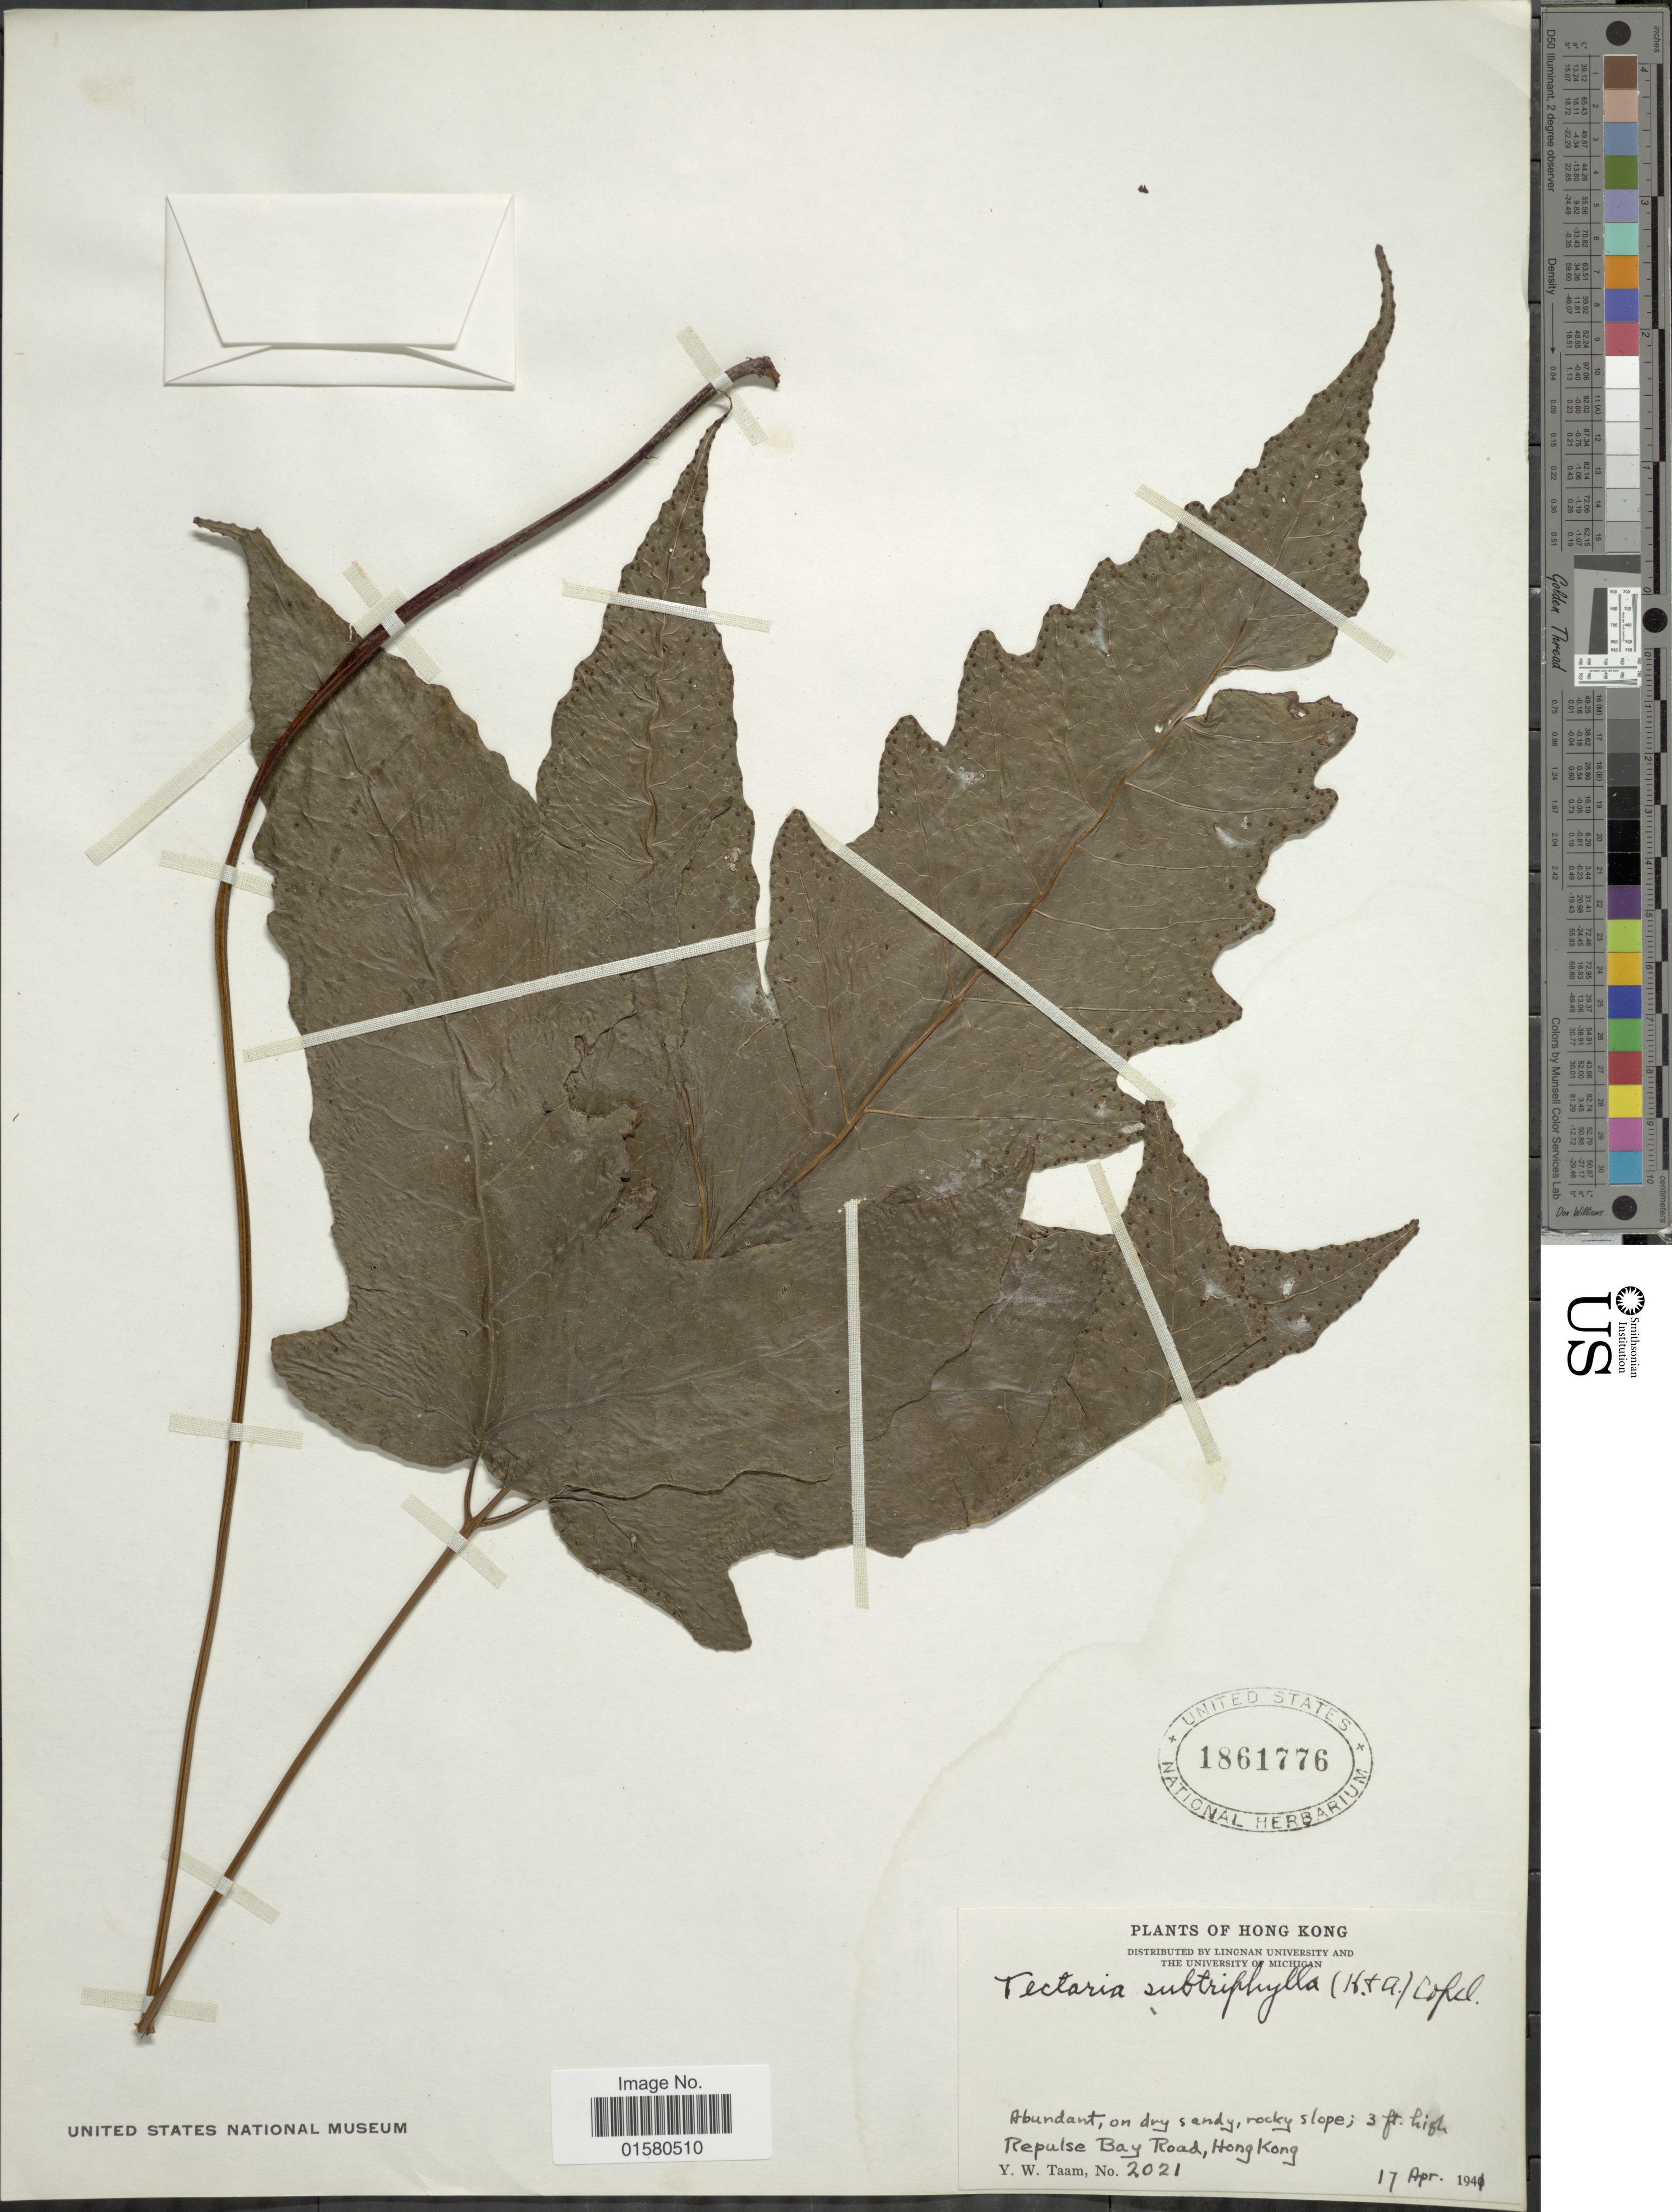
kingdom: Plantae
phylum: Tracheophyta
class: Polypodiopsida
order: Polypodiales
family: Tectariaceae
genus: Tectaria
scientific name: Tectaria subtriphylla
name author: (Hook. & Arn.) Copel.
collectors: Y. W. Taam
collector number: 2021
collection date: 1941-04-17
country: China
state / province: Hong Kong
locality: Repulse Bay Road Hong Kong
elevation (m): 1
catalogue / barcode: US 1861776